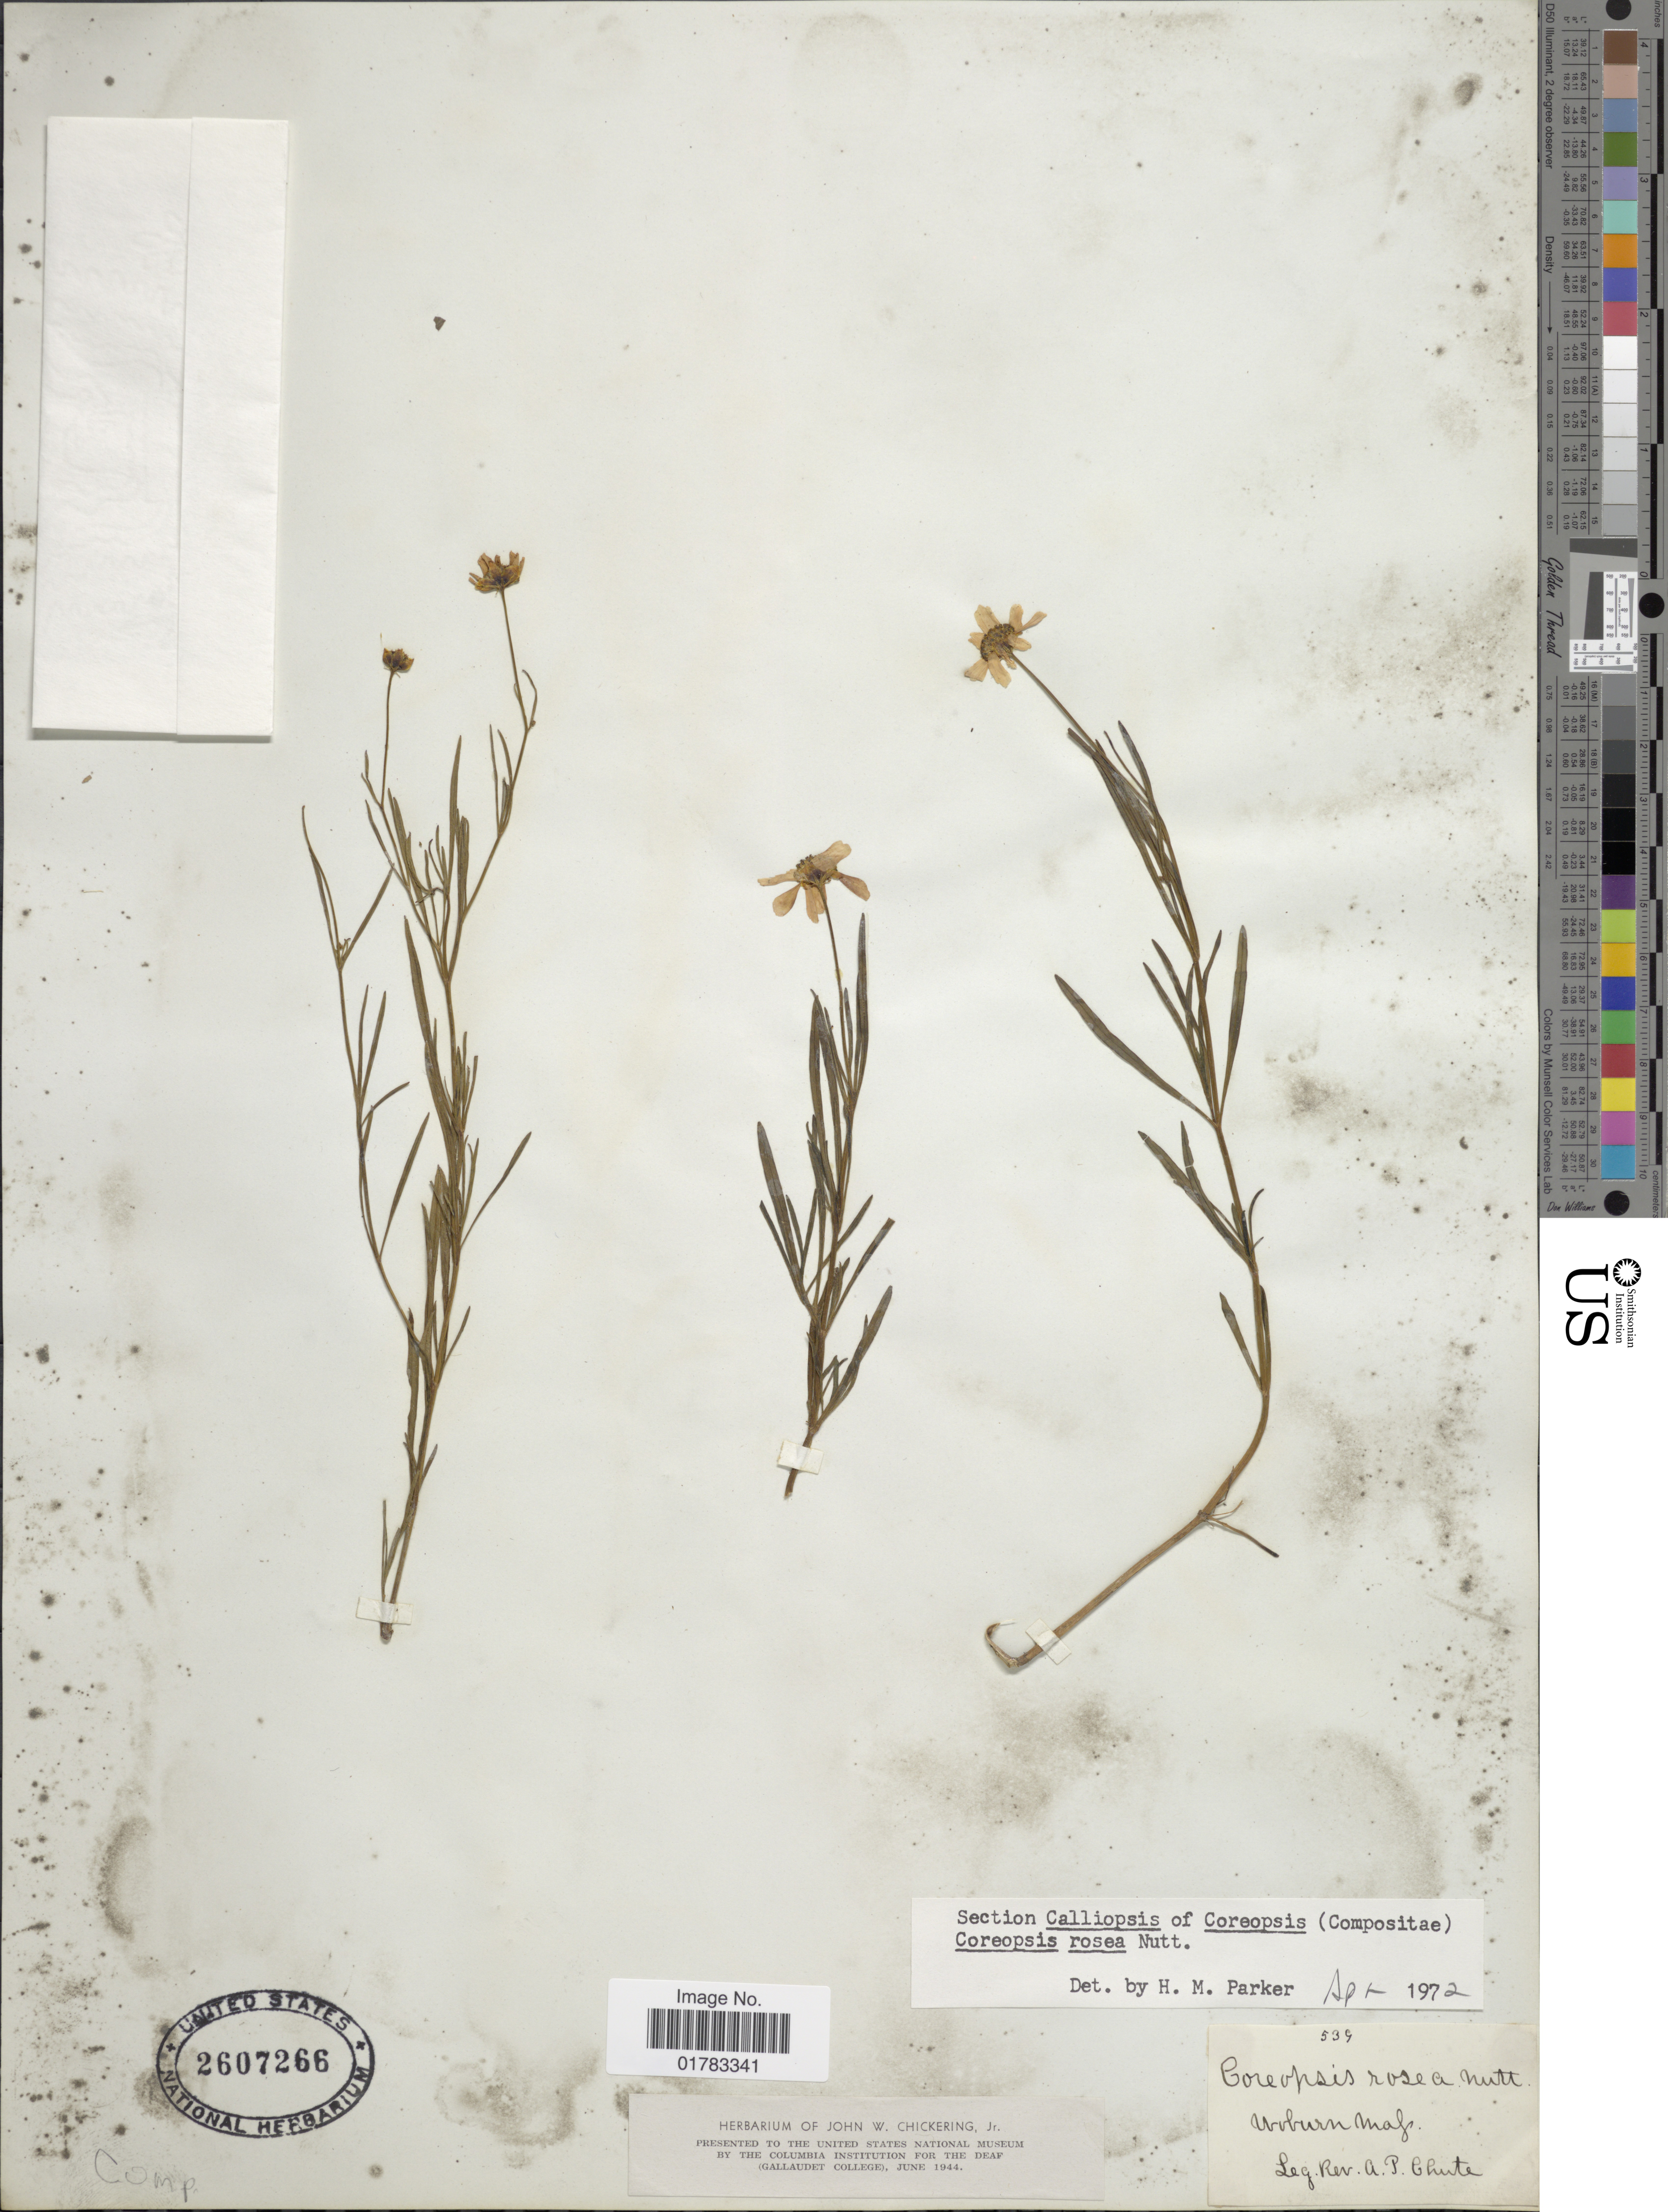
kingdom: Plantae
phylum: Tracheophyta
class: Magnoliopsida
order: Asterales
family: Asteraceae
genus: Coreopsis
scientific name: Coreopsis rosea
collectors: A. Chute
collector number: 539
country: United States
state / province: Massachusetts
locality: Woburn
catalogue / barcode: US 2607266